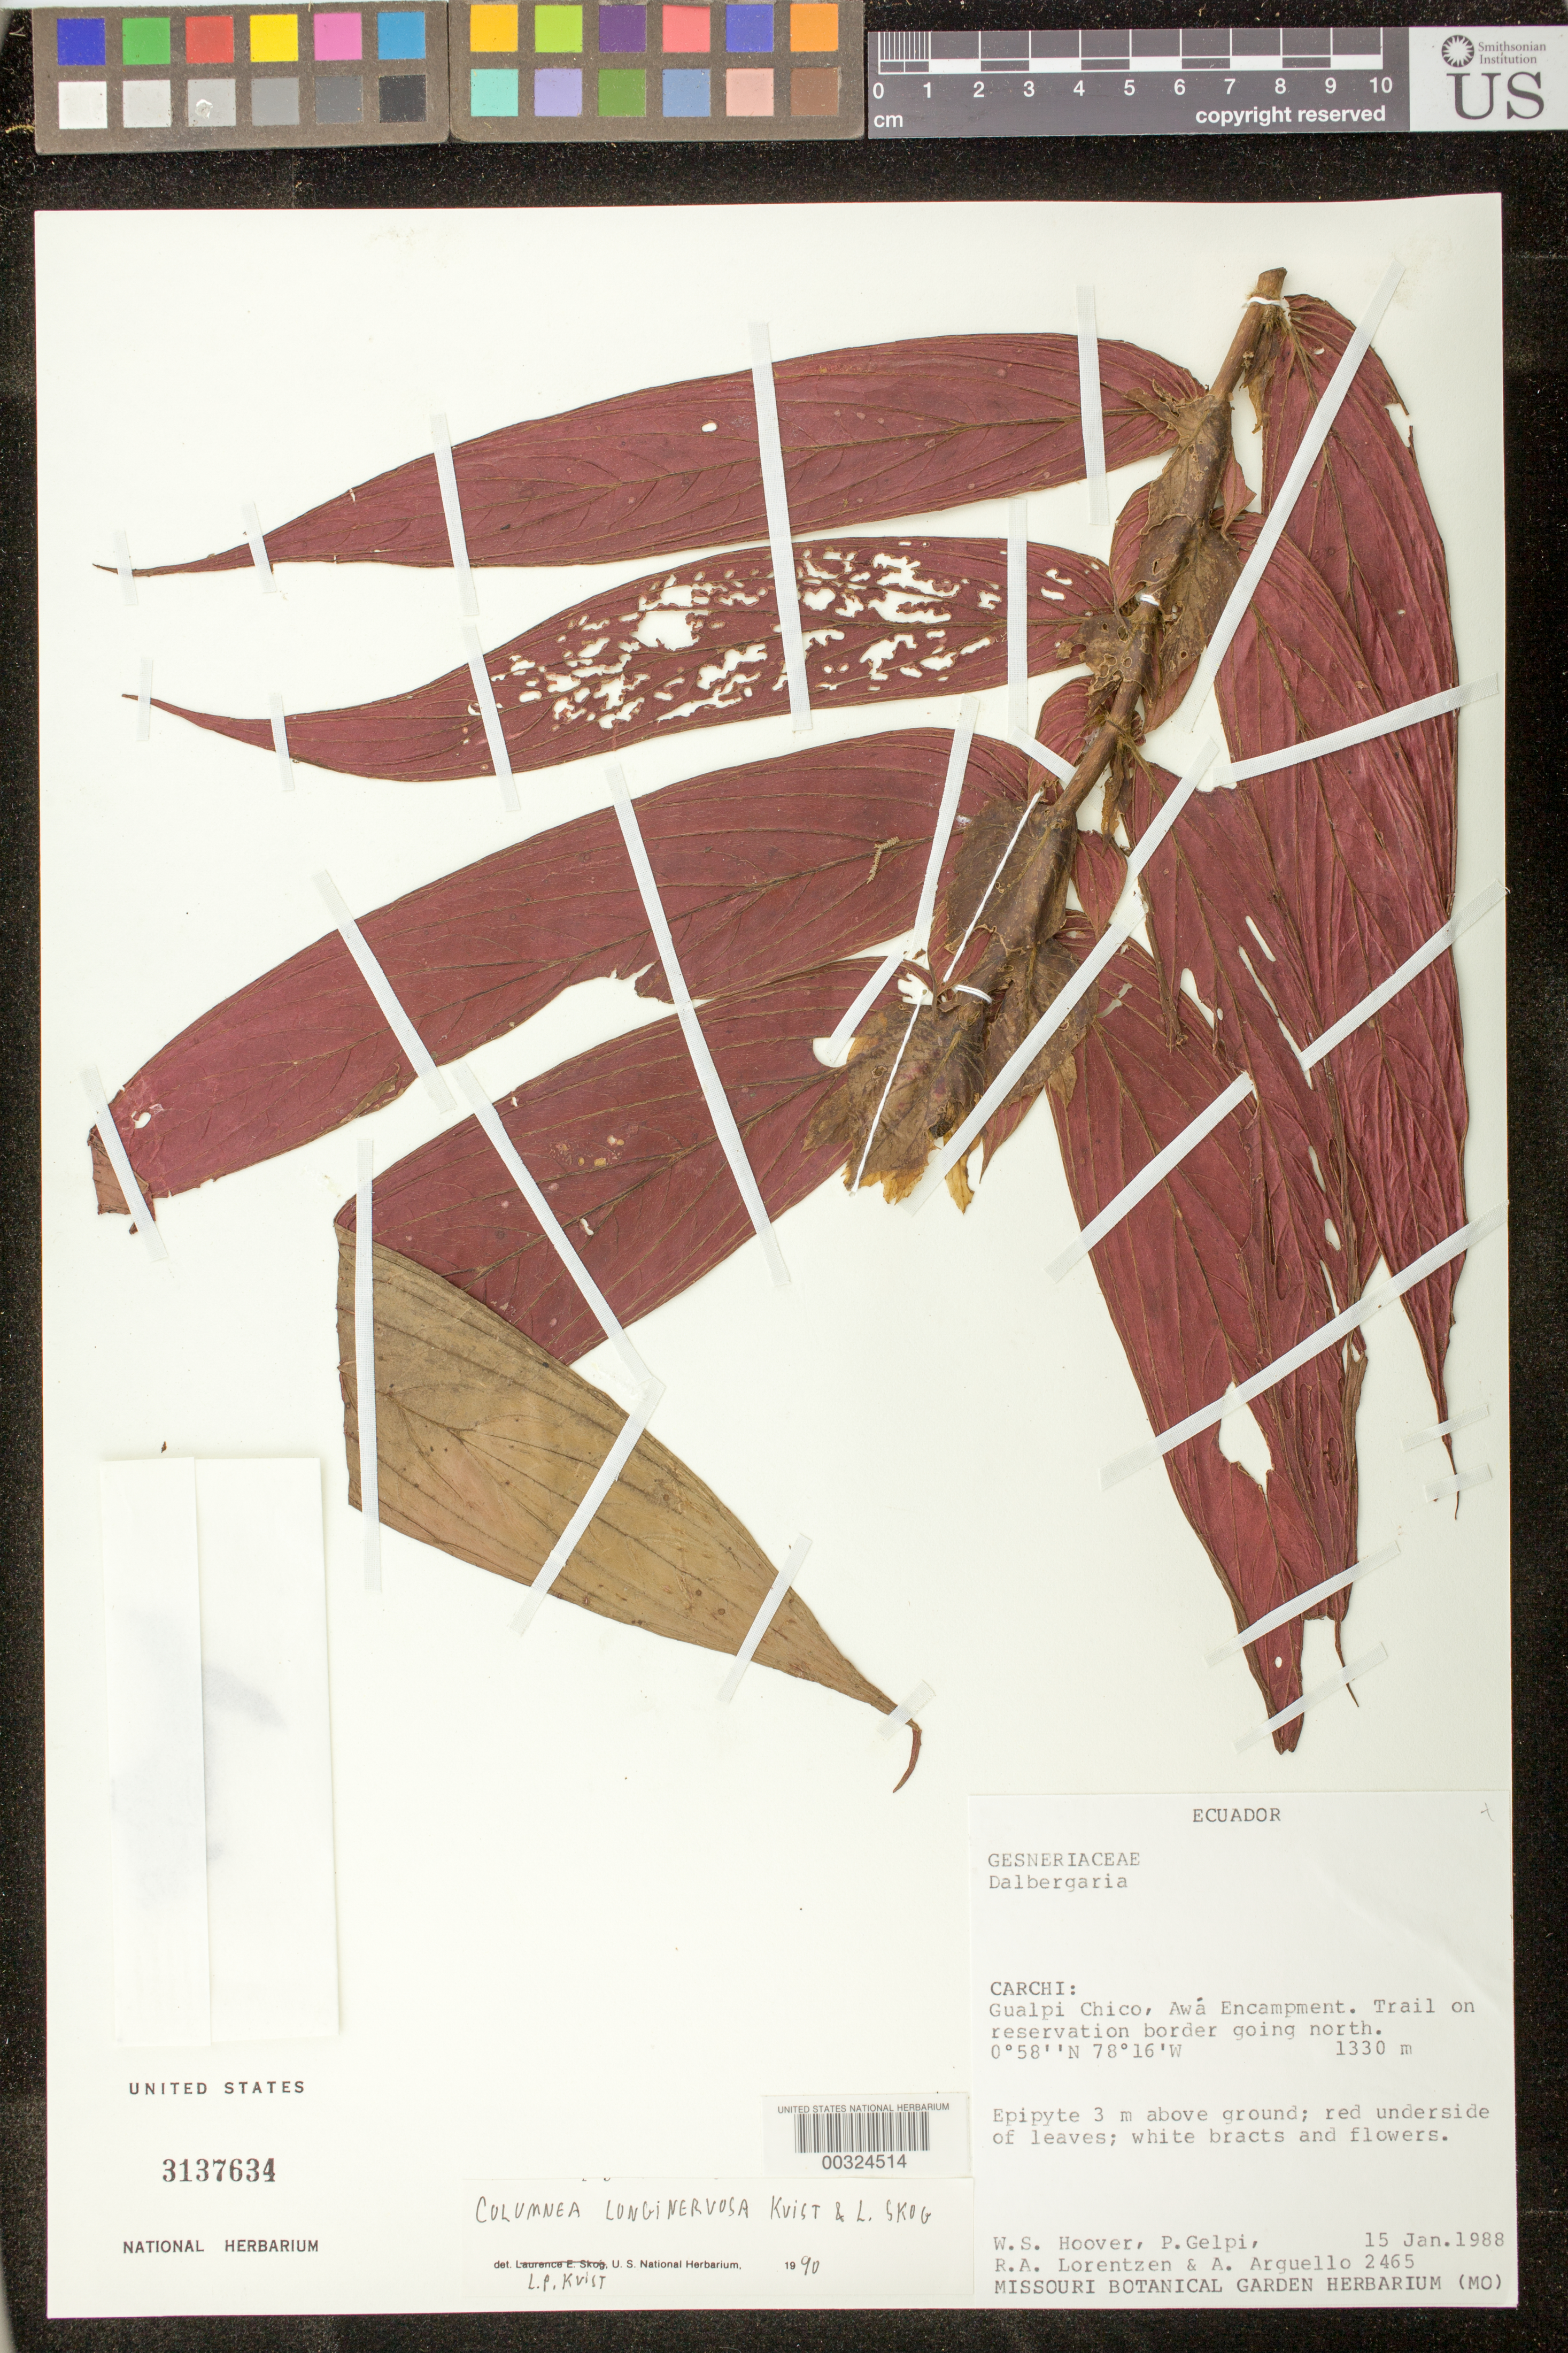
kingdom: Plantae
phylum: Tracheophyta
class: Magnoliopsida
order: Lamiales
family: Gesneriaceae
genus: Columnea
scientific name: Columnea longinervosa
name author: L.P. Kvist & L.E. Skog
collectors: W. S. Hoover, P. Gelpi, R. Lorentzen & A. Arguello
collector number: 2465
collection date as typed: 15 Jan 1988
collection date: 1988-01-15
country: Ecuador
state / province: Carchi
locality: Gualpi Chico, Awa encampment, trail on reservation border going north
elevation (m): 1330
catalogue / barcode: US 3137634